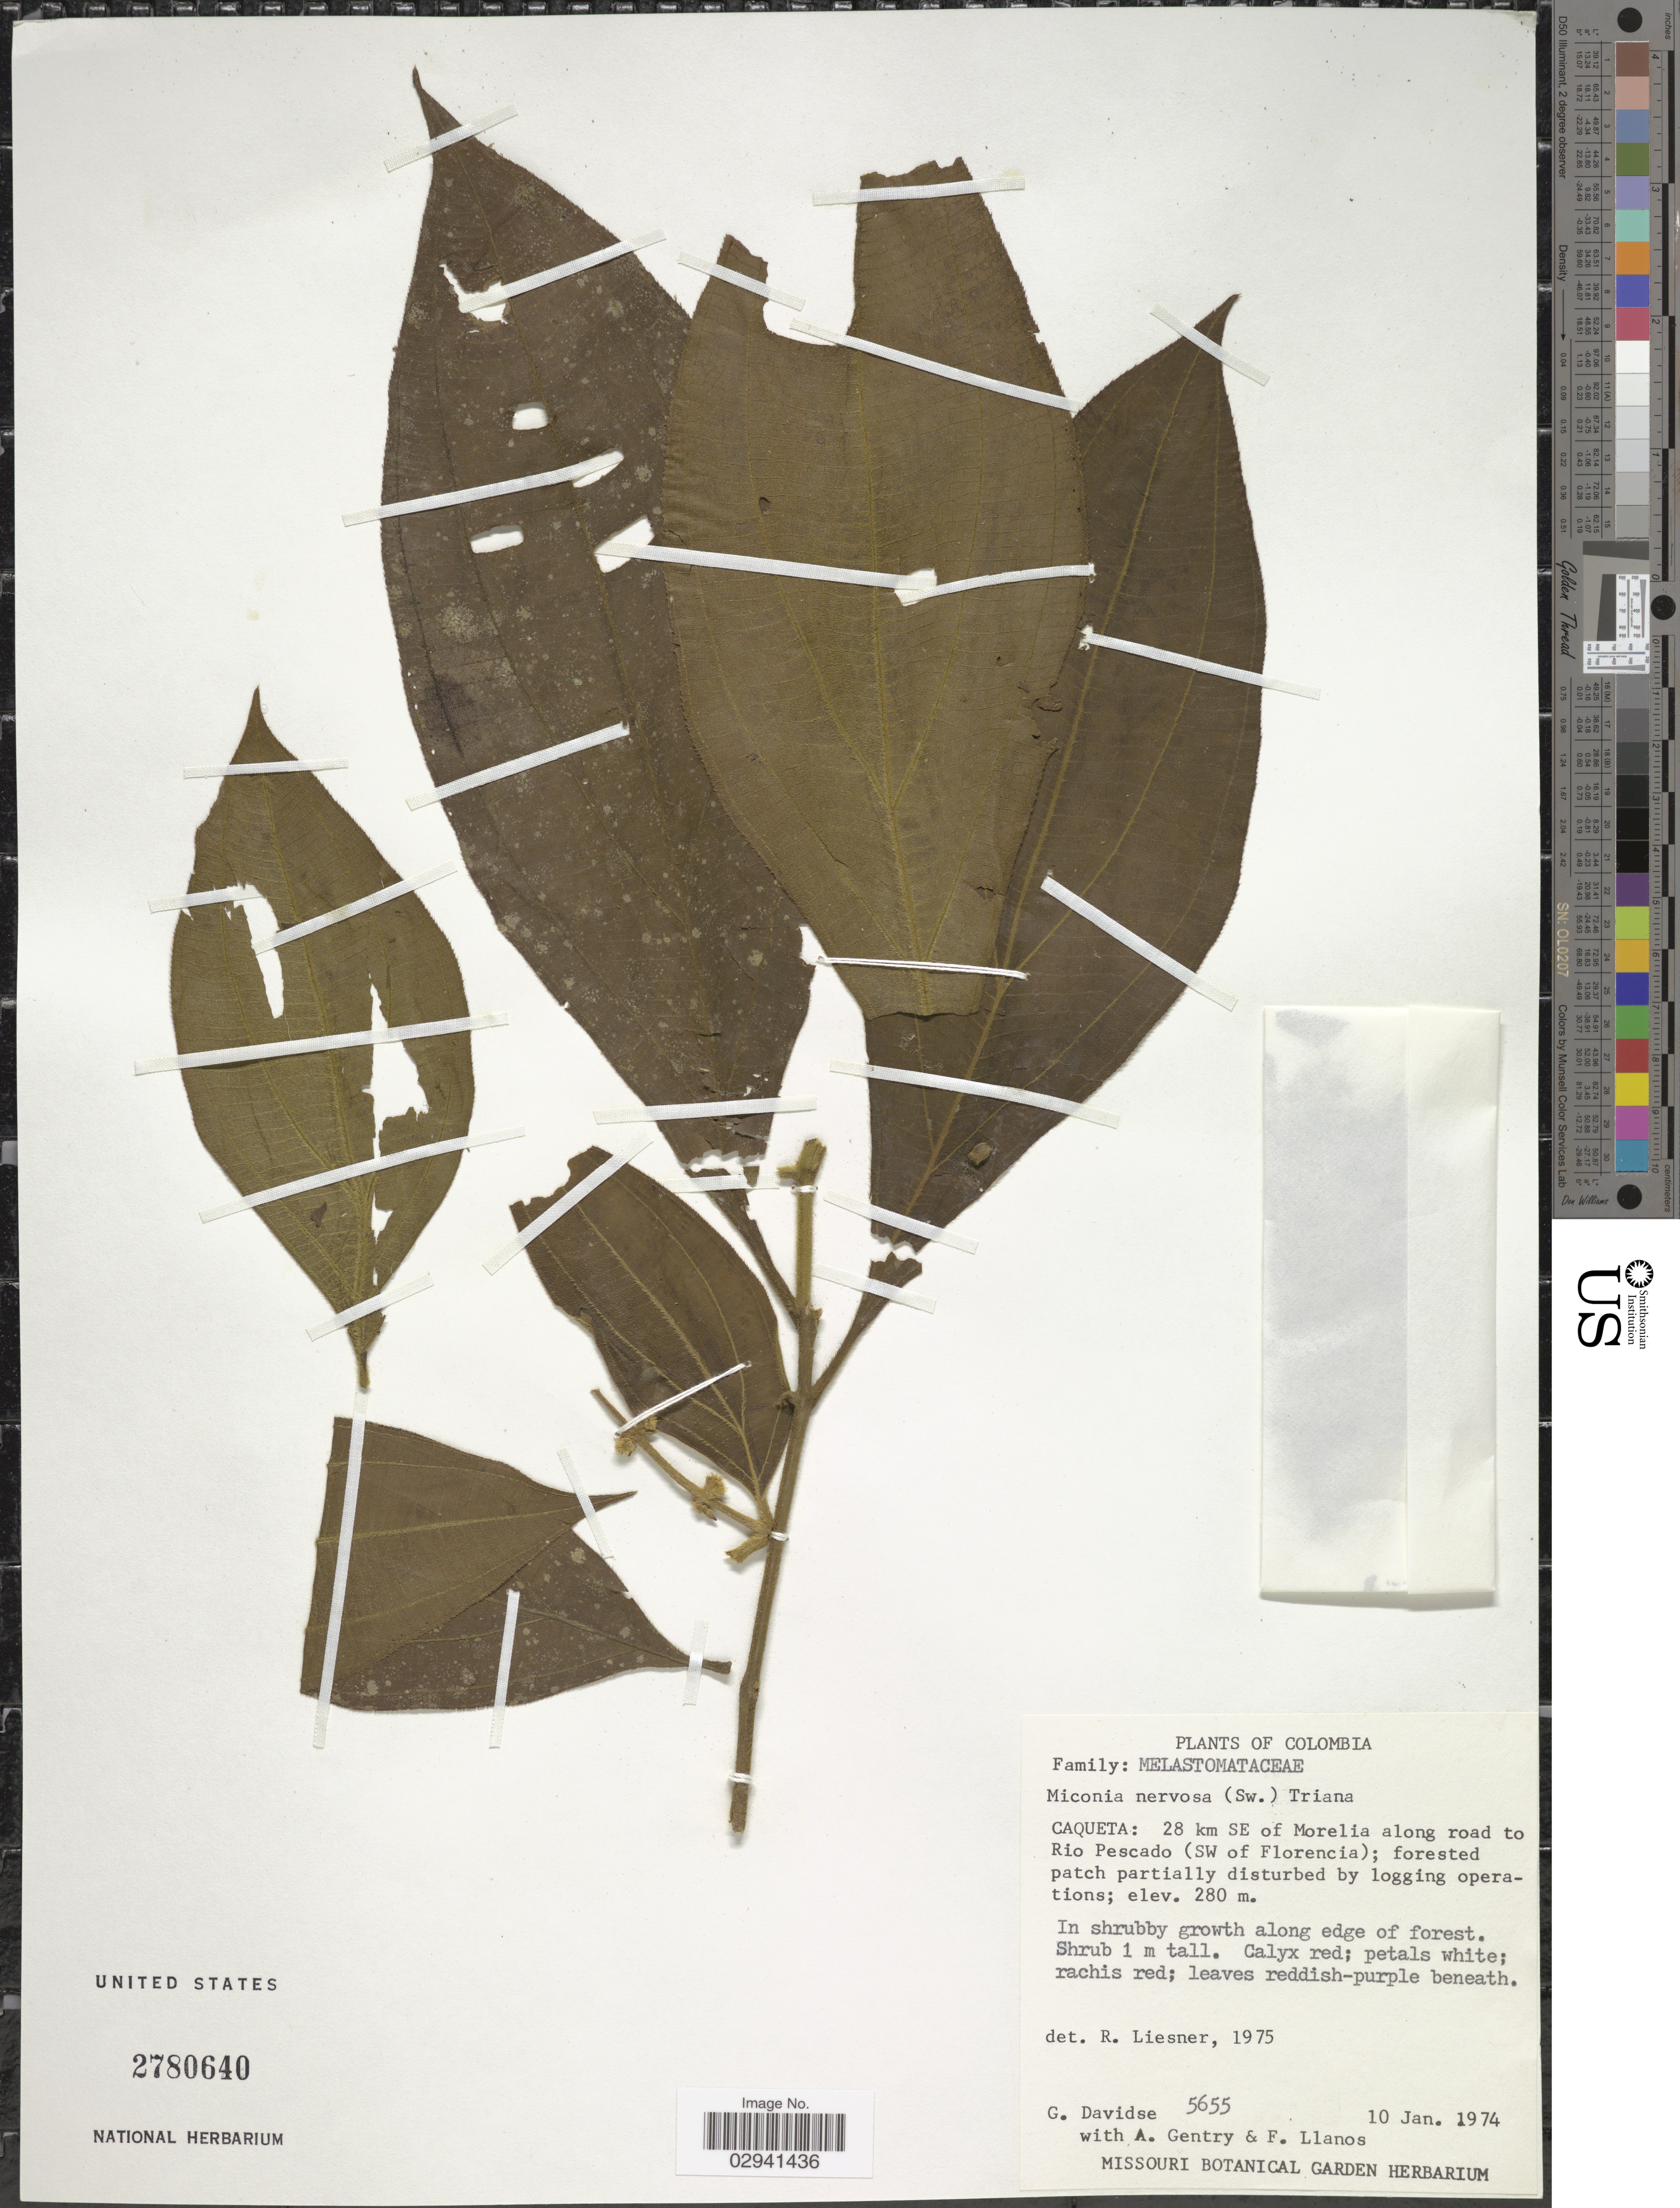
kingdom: Plantae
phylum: Tracheophyta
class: Magnoliopsida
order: Myrtales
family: Melastomataceae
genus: Miconia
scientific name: Miconia nervosa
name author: (Sm.) Triana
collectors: G. Davidse, A. H. Gentry & F. Llanos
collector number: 5655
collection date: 1974-01-10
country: Colombia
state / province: Caquetá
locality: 28 km SE of Morelia along road to Rio Pescado (SW of Florencia).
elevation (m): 280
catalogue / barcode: US 2780640